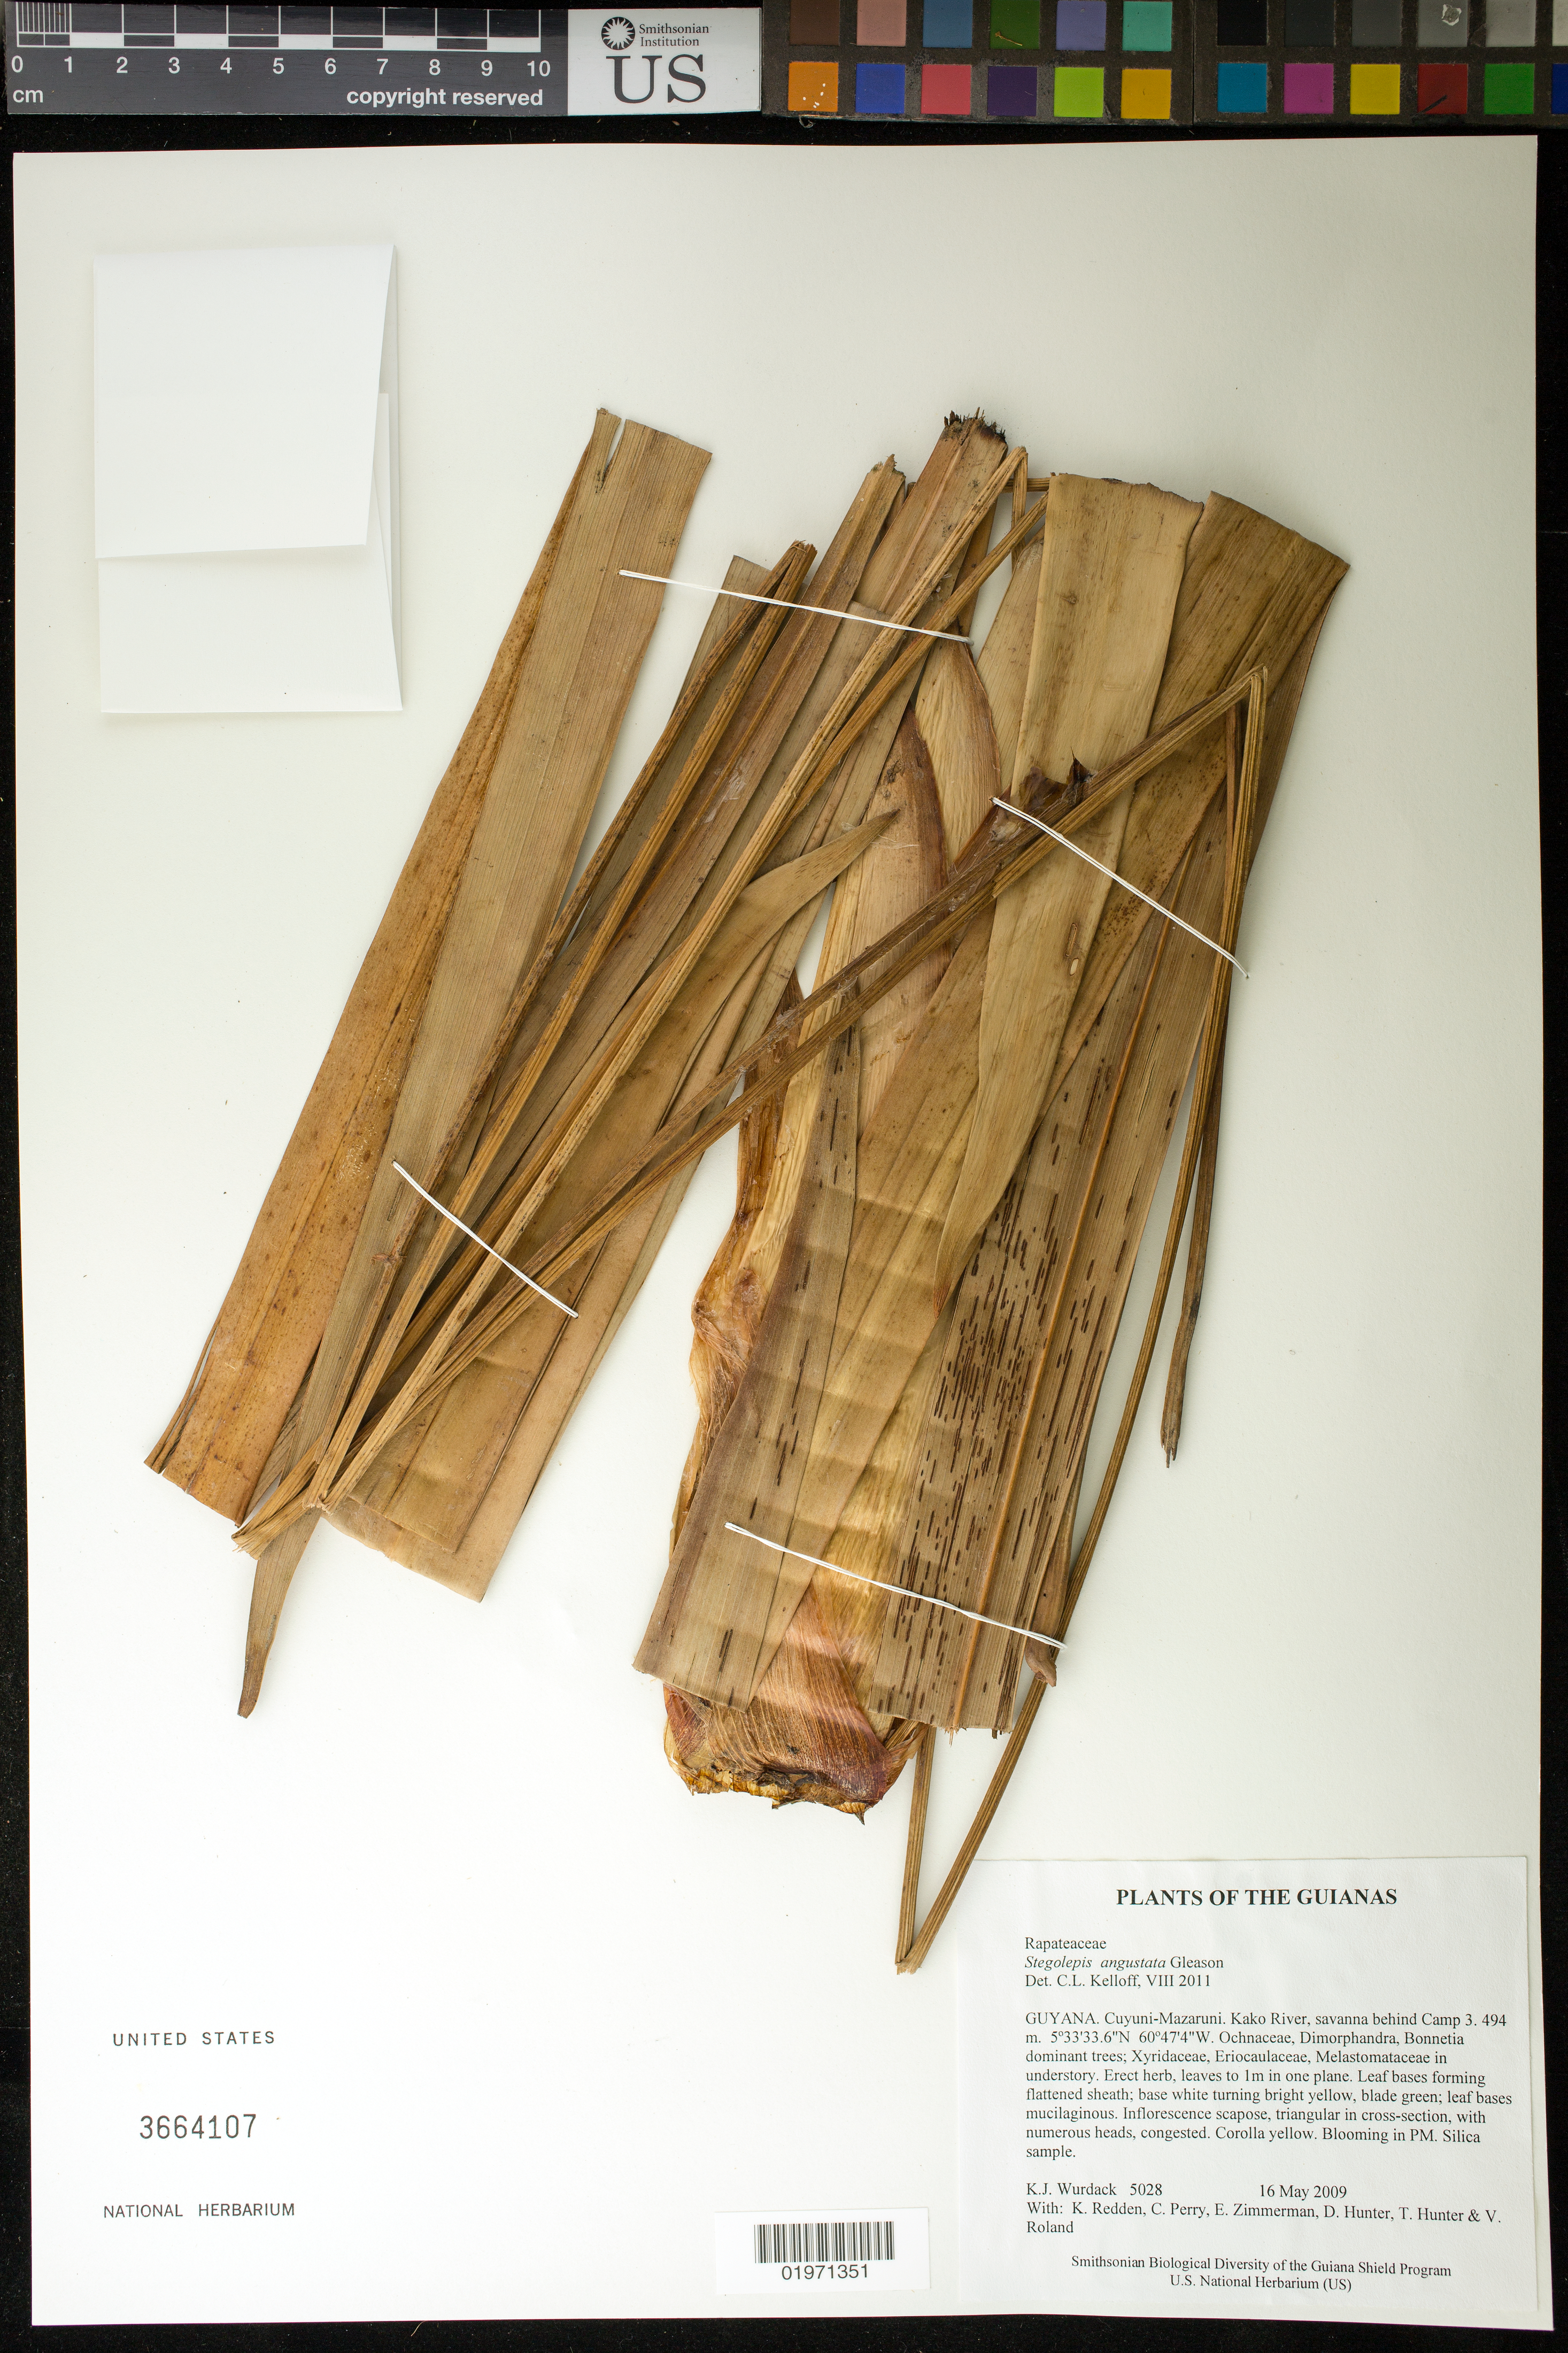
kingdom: Plantae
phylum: Tracheophyta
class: Liliopsida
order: Poales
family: Rapateaceae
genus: Stegolepis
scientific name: Stegolepis angustata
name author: Gleason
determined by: Kelloff, Carol L., (US), Smithsonian Institution - National Museum of Natural History (UNITED STATES)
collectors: K. Wurdack, K. M. Redden, C. Perry, E. Zimmerman, D. Hunter, T. Hunter & V. Roland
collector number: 5028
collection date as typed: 16 May 2009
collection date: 2009-05-16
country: Guyana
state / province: Cuyuni-Mazaruni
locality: Kako River, savanna behind Camp 5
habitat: Ochnaceae, Dimorphandra, Bonnetia dominant trees; Xyridaceae, Eriocaulaceae, Melastomataceae in understory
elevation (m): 494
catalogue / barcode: US 3664107